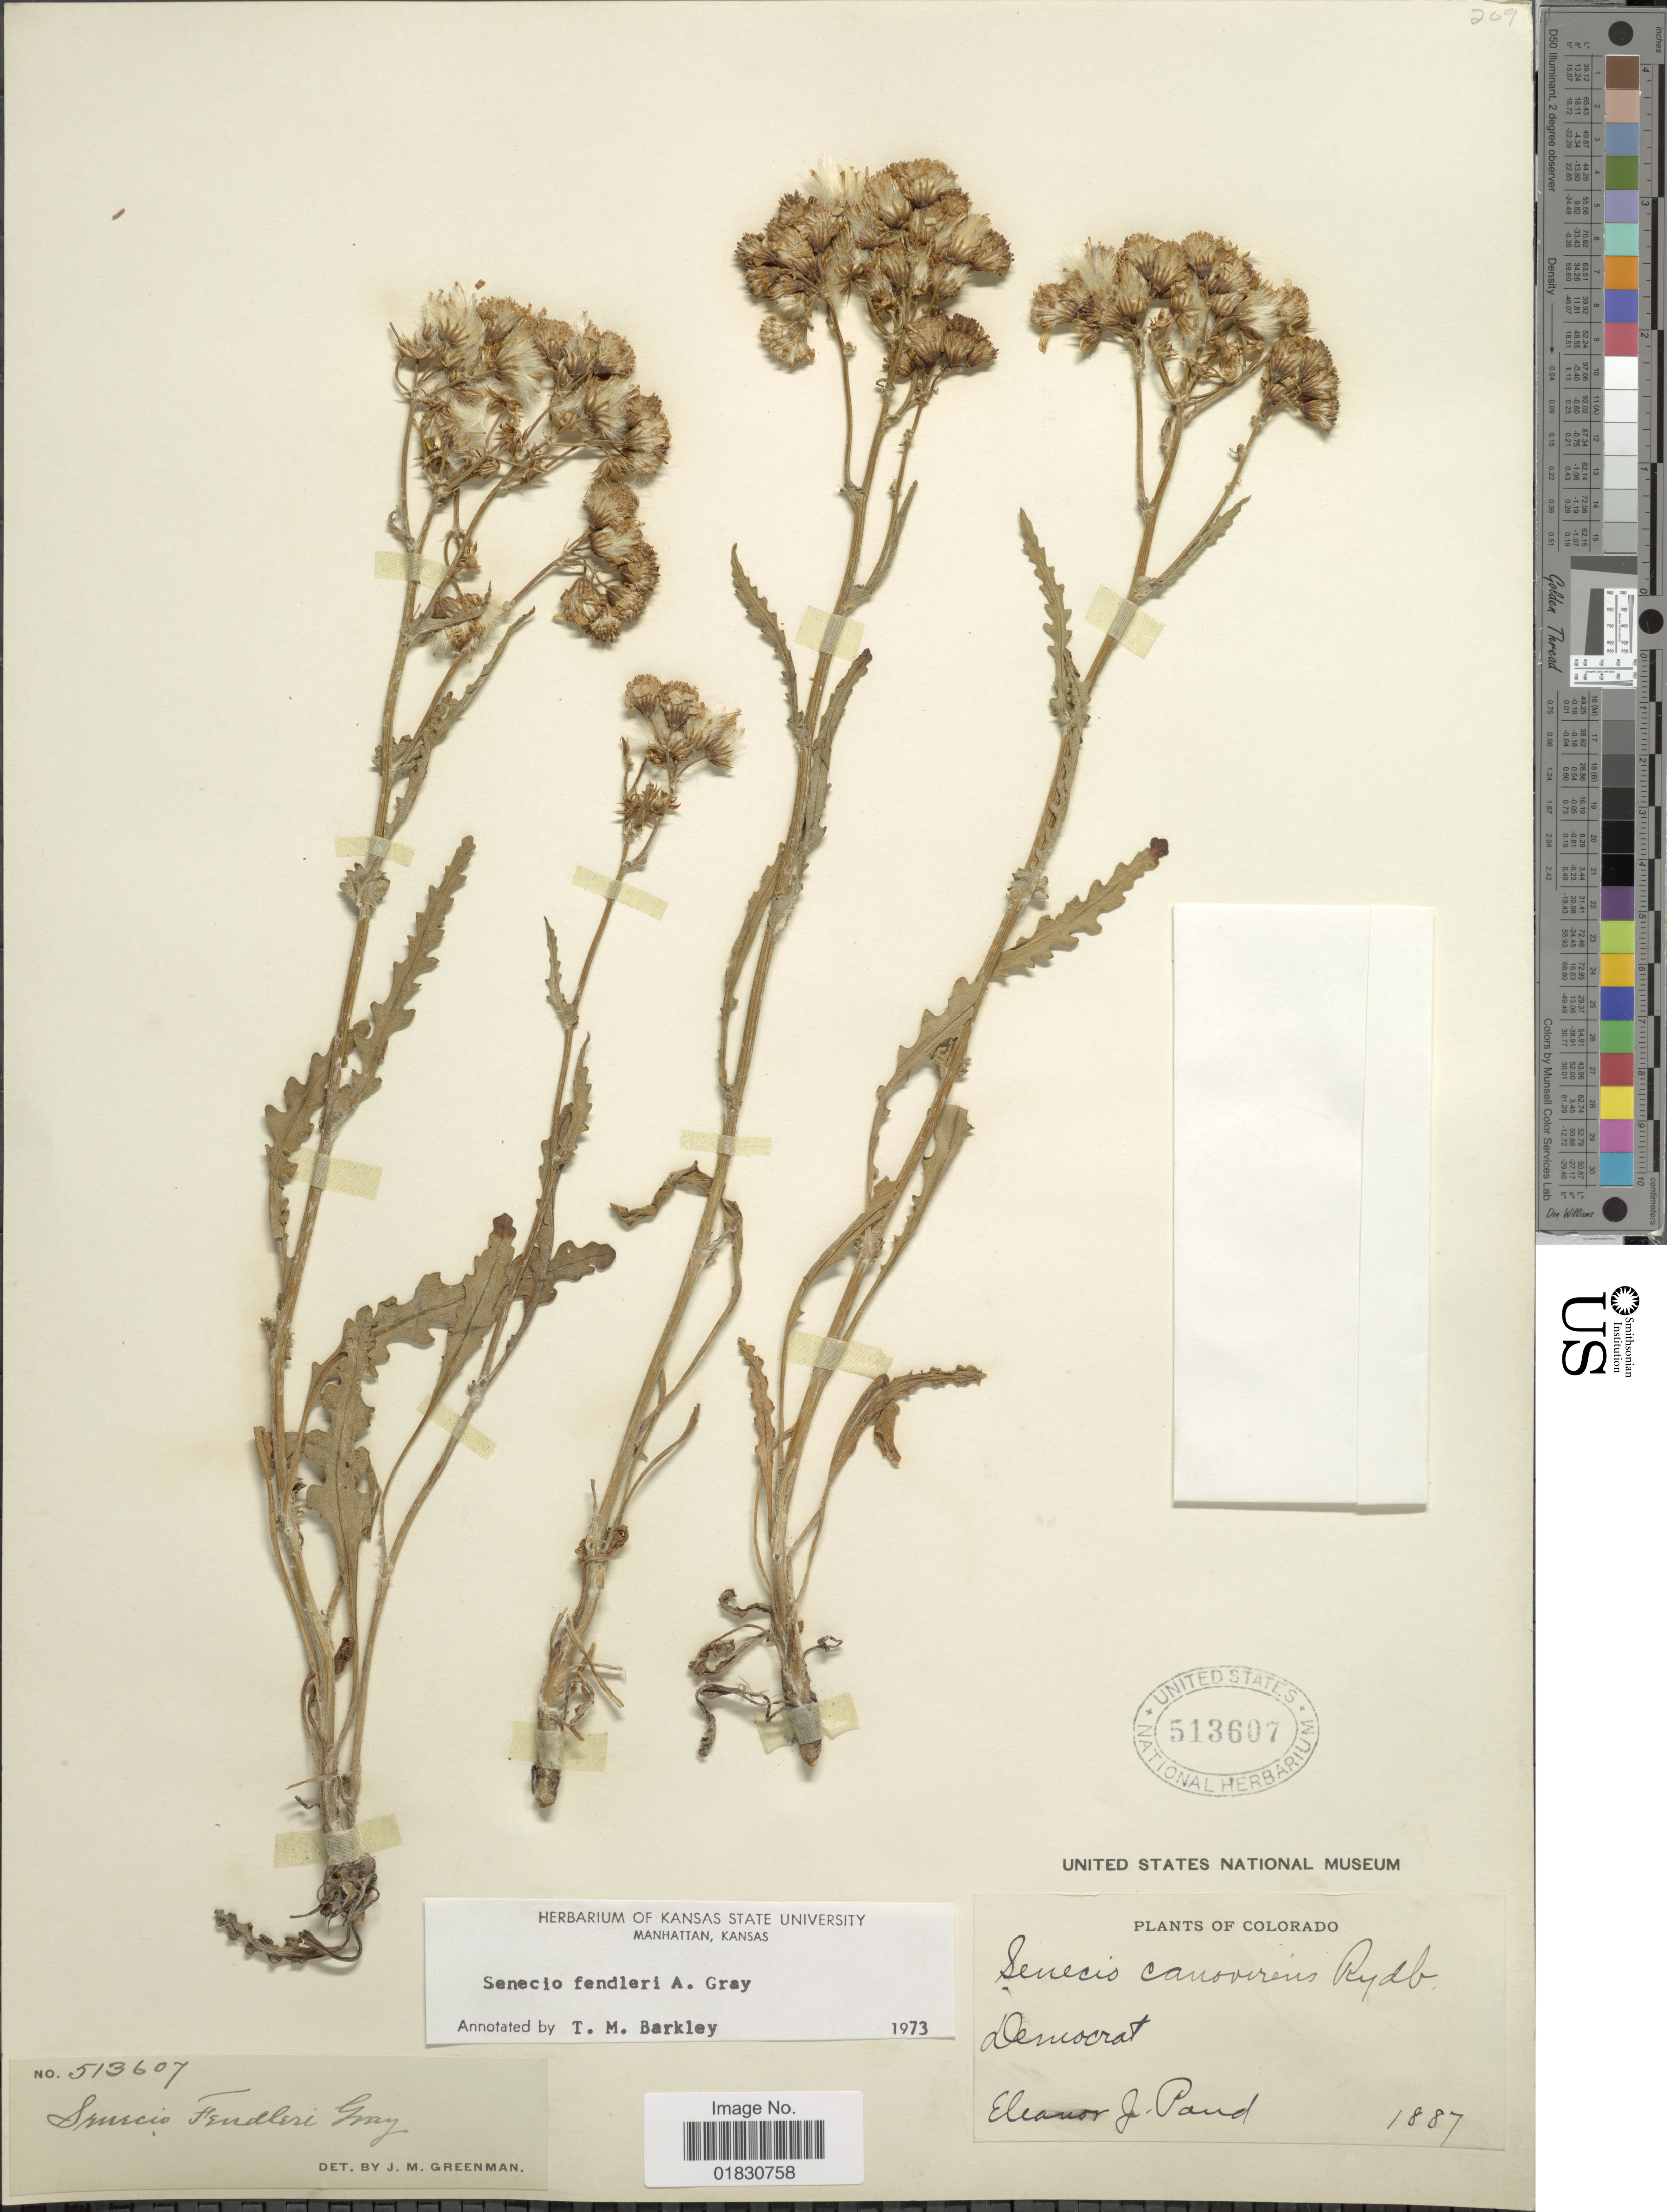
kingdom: Plantae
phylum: Tracheophyta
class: Magnoliopsida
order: Asterales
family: Asteraceae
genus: Packera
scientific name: Packera fendleri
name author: (A. Gray) W.A. Weber & Á. Löve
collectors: E. Pand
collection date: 1887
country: United States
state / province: Colorado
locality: Democrat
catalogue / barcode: US 513607